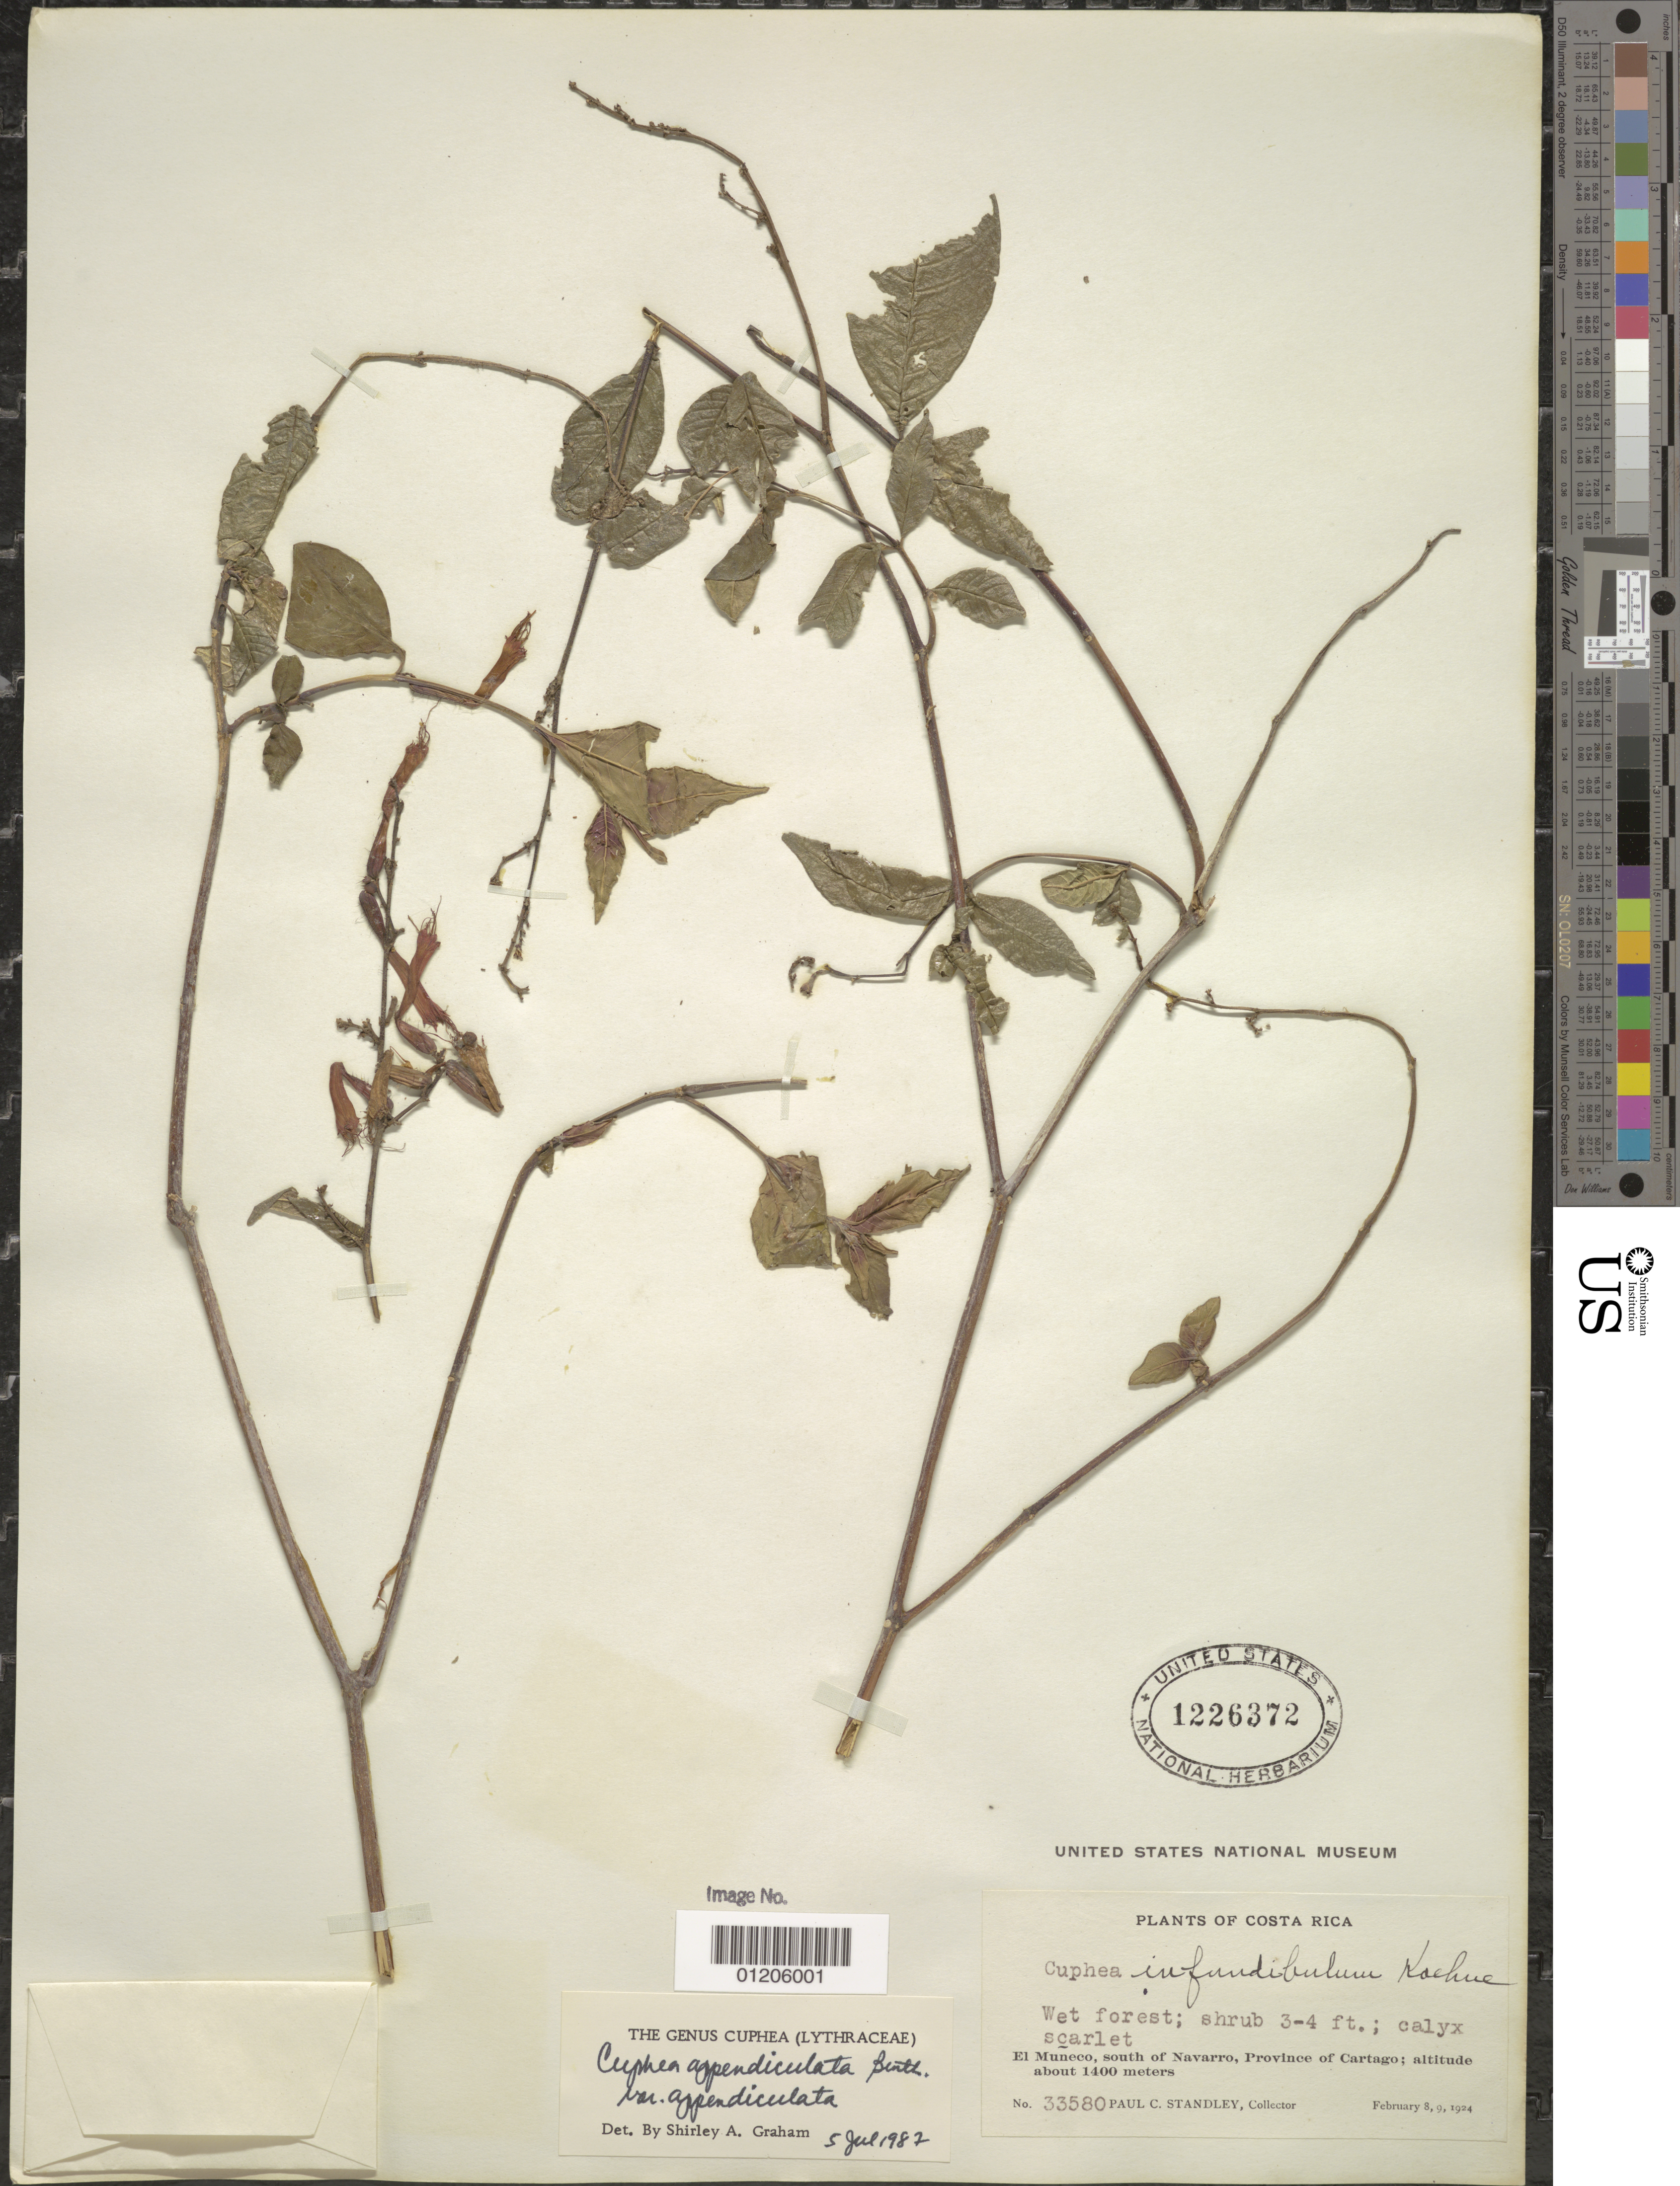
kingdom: Plantae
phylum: Tracheophyta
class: Magnoliopsida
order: Myrtales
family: Lythraceae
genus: Cuphea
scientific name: Cuphea appendiculata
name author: Benth.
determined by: Graham, Shirley Ann Tousch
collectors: P. C. Standley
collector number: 33580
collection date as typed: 8-9 Feb 1924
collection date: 1924-02-08/1924-02-09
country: Costa Rica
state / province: Cartago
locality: El Muñeco, south of Navarro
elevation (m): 1400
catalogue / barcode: US 1226372